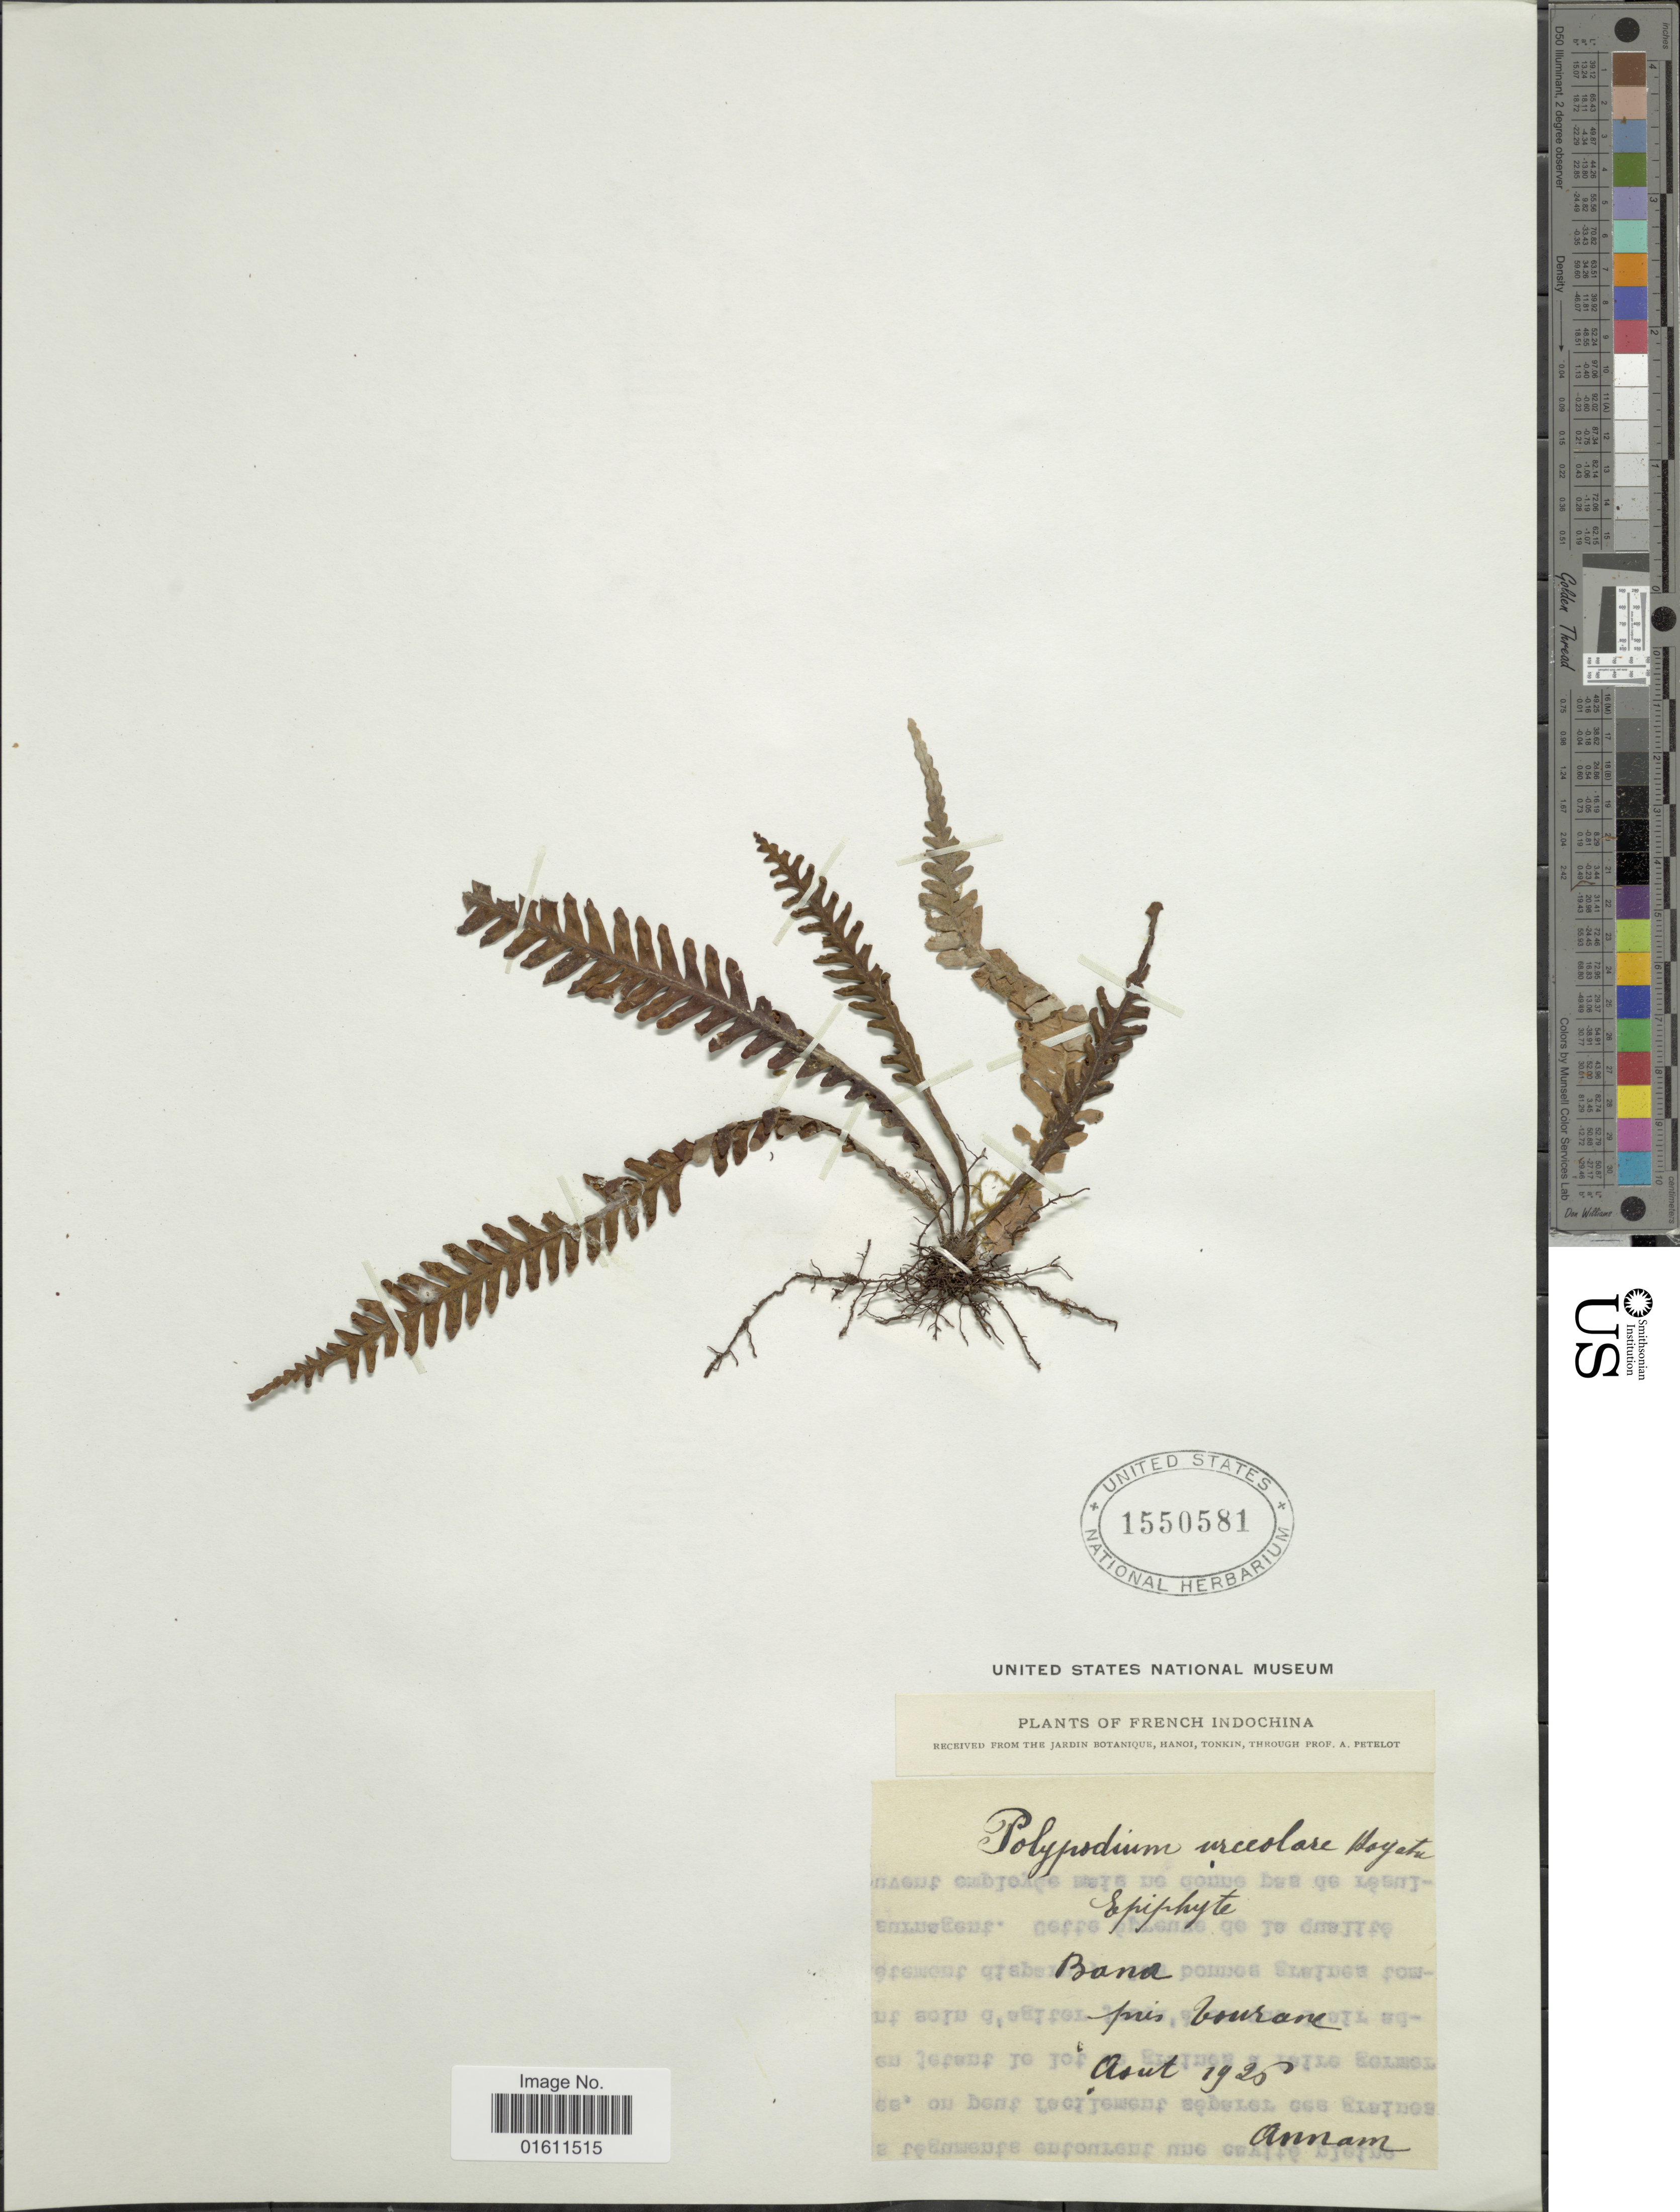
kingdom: Plantae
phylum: Tracheophyta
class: Polypodiopsida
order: Polypodiales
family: Polypodiaceae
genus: Prosaptia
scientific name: Prosaptia urceolaris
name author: (Hayata) Copel.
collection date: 1925-08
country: Vietnam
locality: Indochina, Bana pris Tourane, Annam.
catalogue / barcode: US 1550581